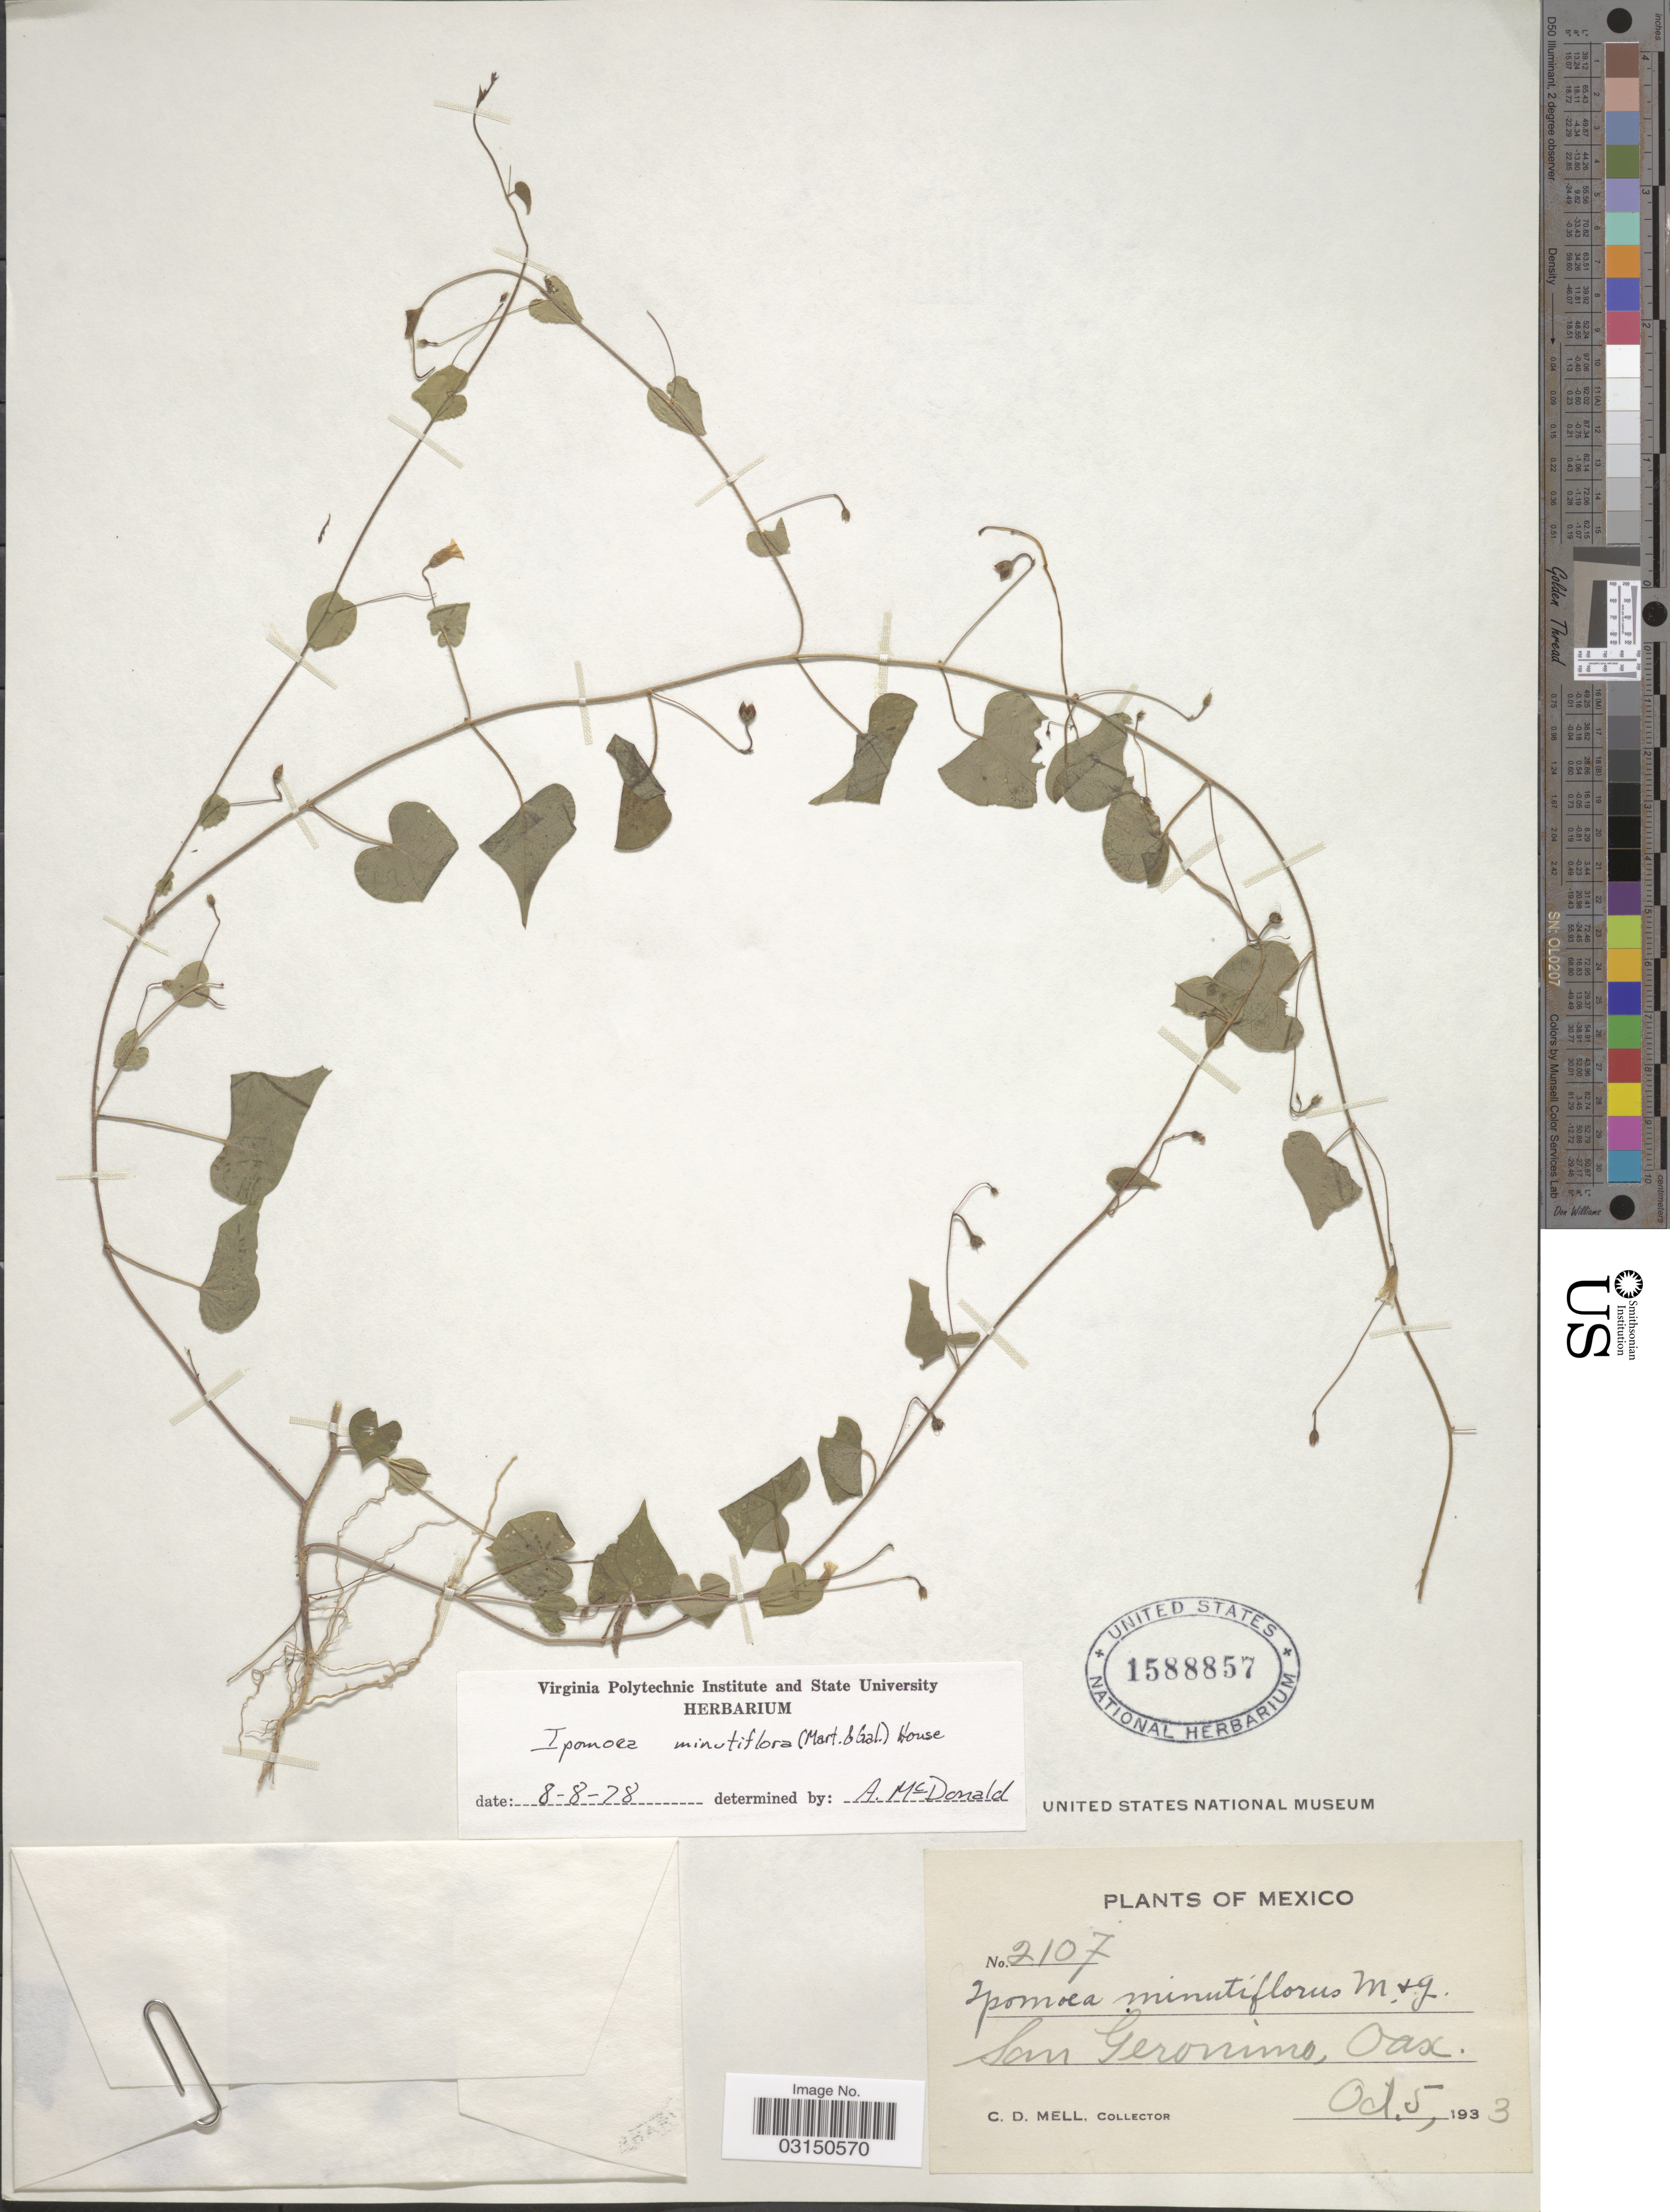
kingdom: Plantae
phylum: Tracheophyta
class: Magnoliopsida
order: Solanales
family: Convolvulaceae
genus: Ipomoea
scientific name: Ipomoea minutiflora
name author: (M. Martens) House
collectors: C. D. Mell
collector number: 2107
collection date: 1933-10-05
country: Mexico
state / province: Oaxaca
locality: San Geronimo.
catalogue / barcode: US 1588857